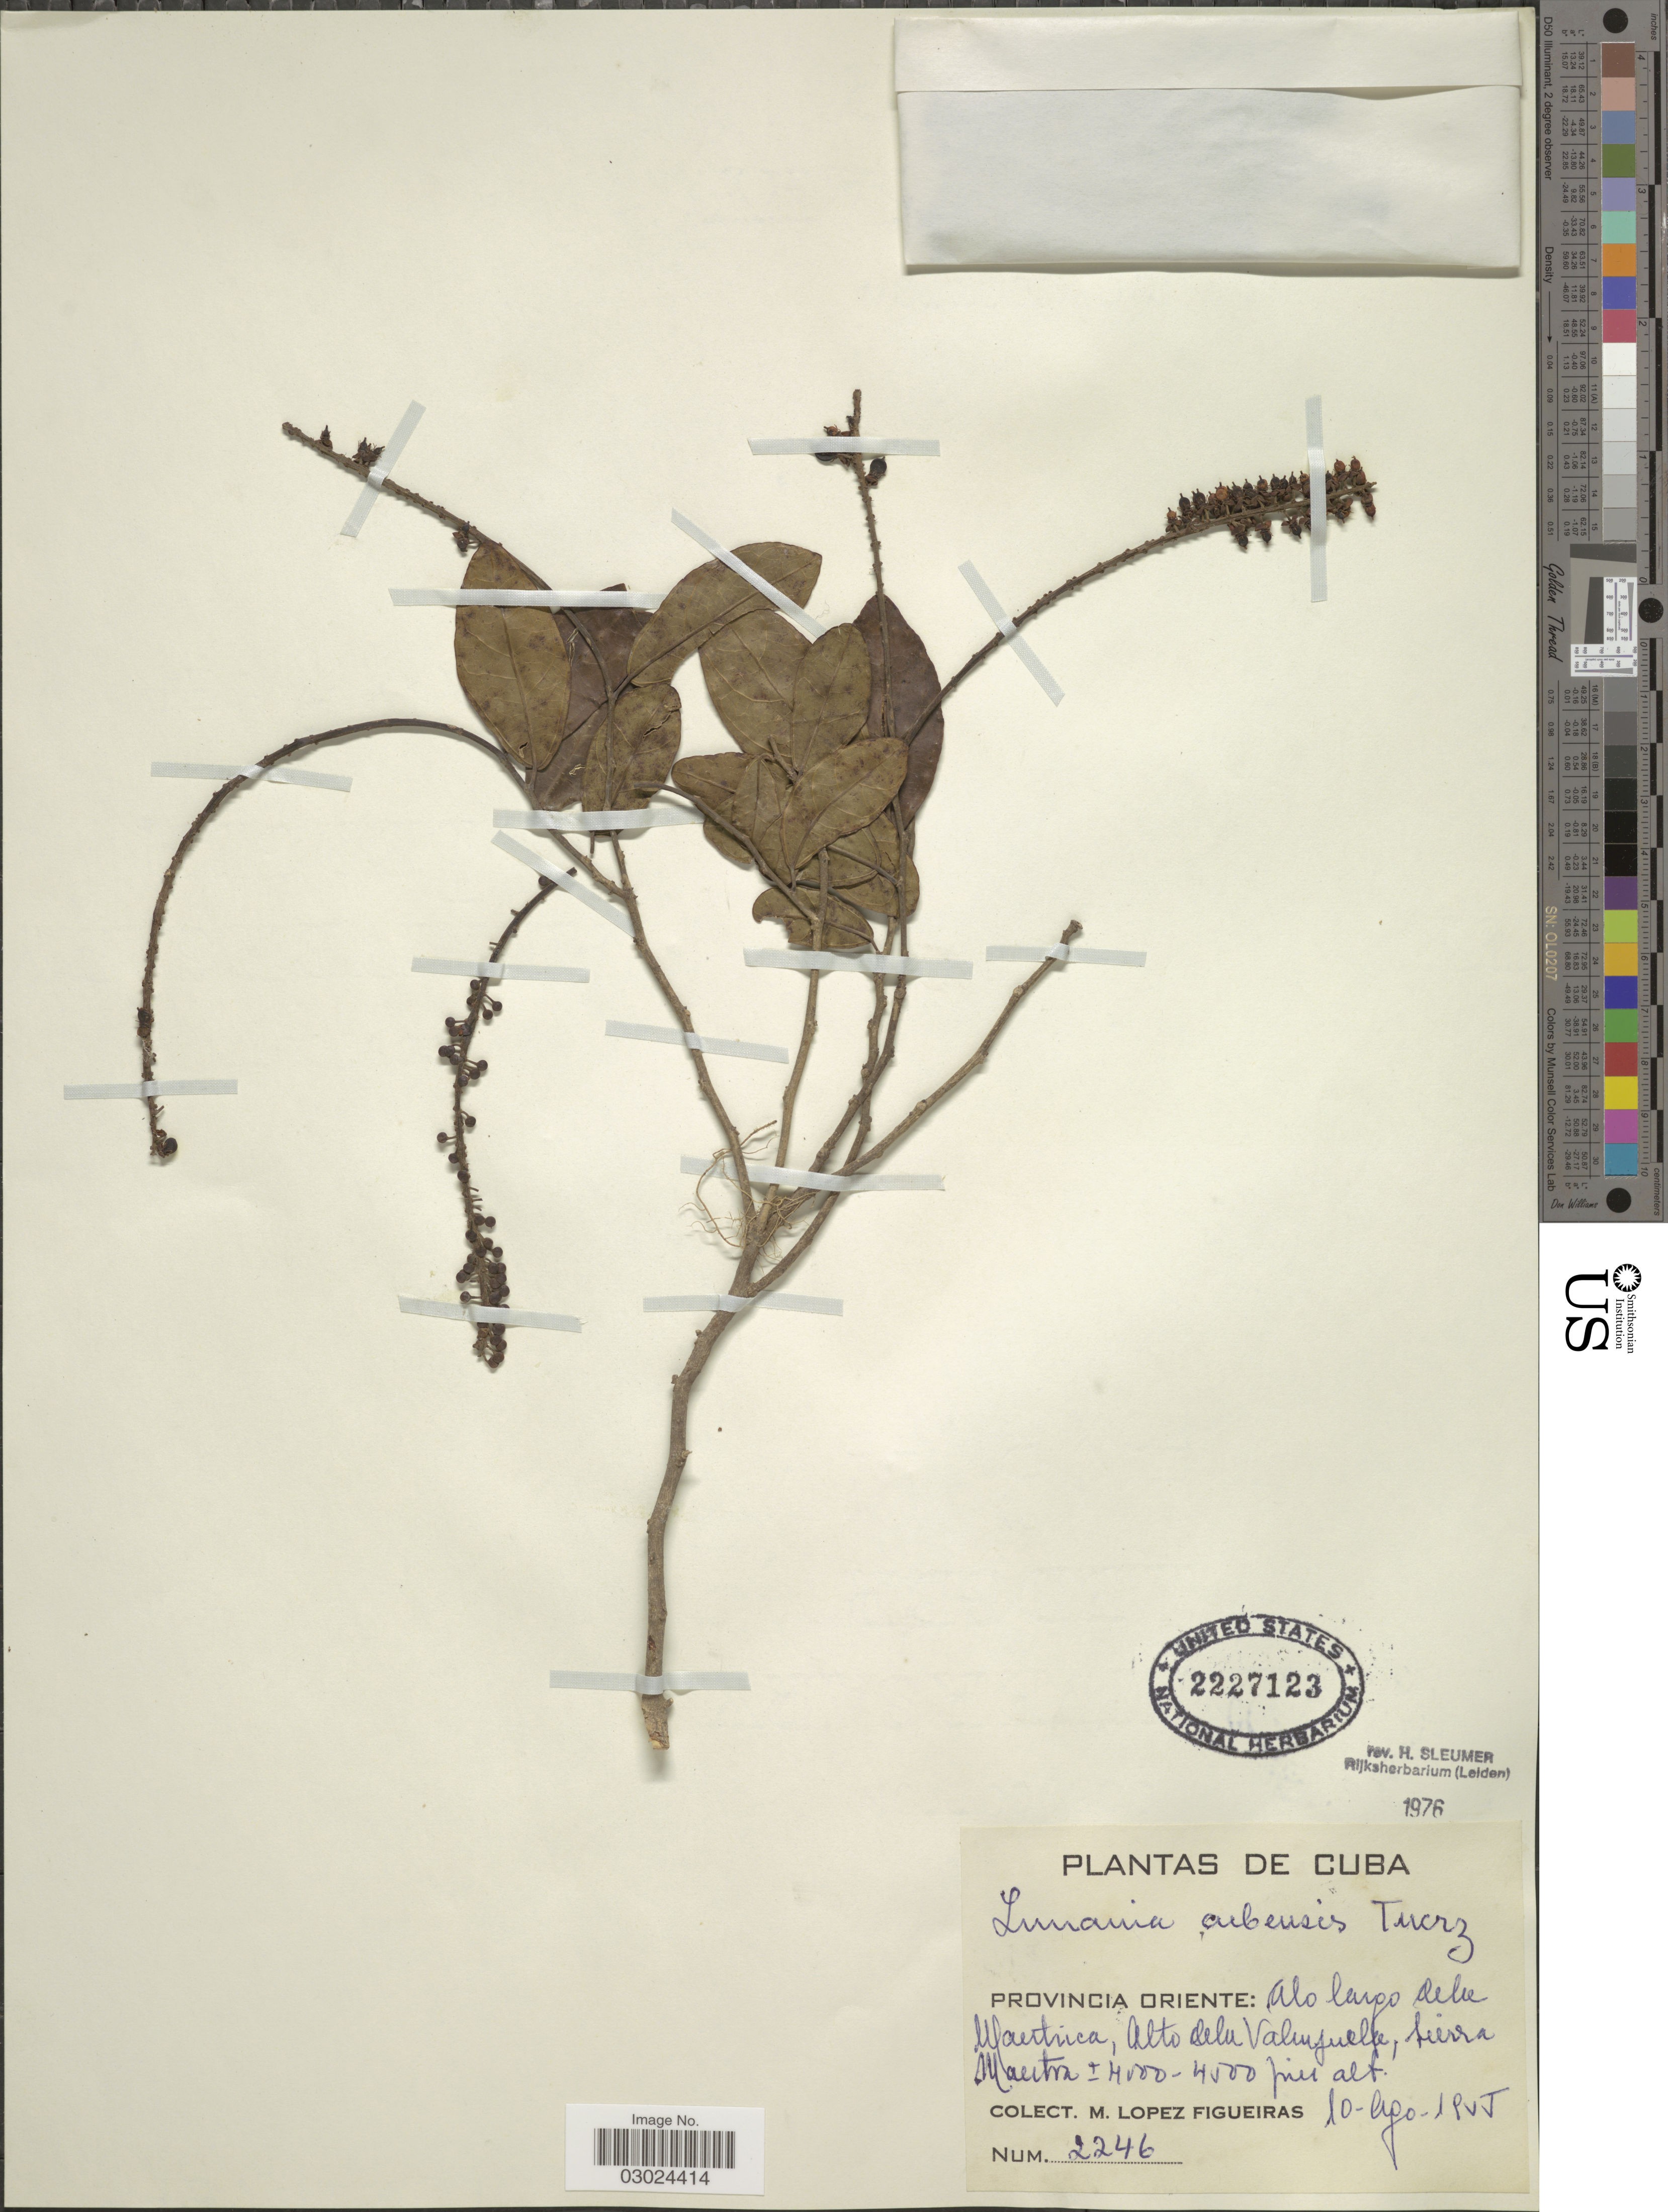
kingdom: Plantae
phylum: Tracheophyta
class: Magnoliopsida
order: Malpighiales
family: Salicaceae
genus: Lunania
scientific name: Lunania cubensis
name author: Turcz.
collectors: M. López Figueiras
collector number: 2246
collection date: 1955-08-10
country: Cuba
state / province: Oriente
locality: Provincia Oriente: Alo largo dela Maertrica, Alto dela Valujuela, Sierra Maestra.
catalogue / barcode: US 2227123